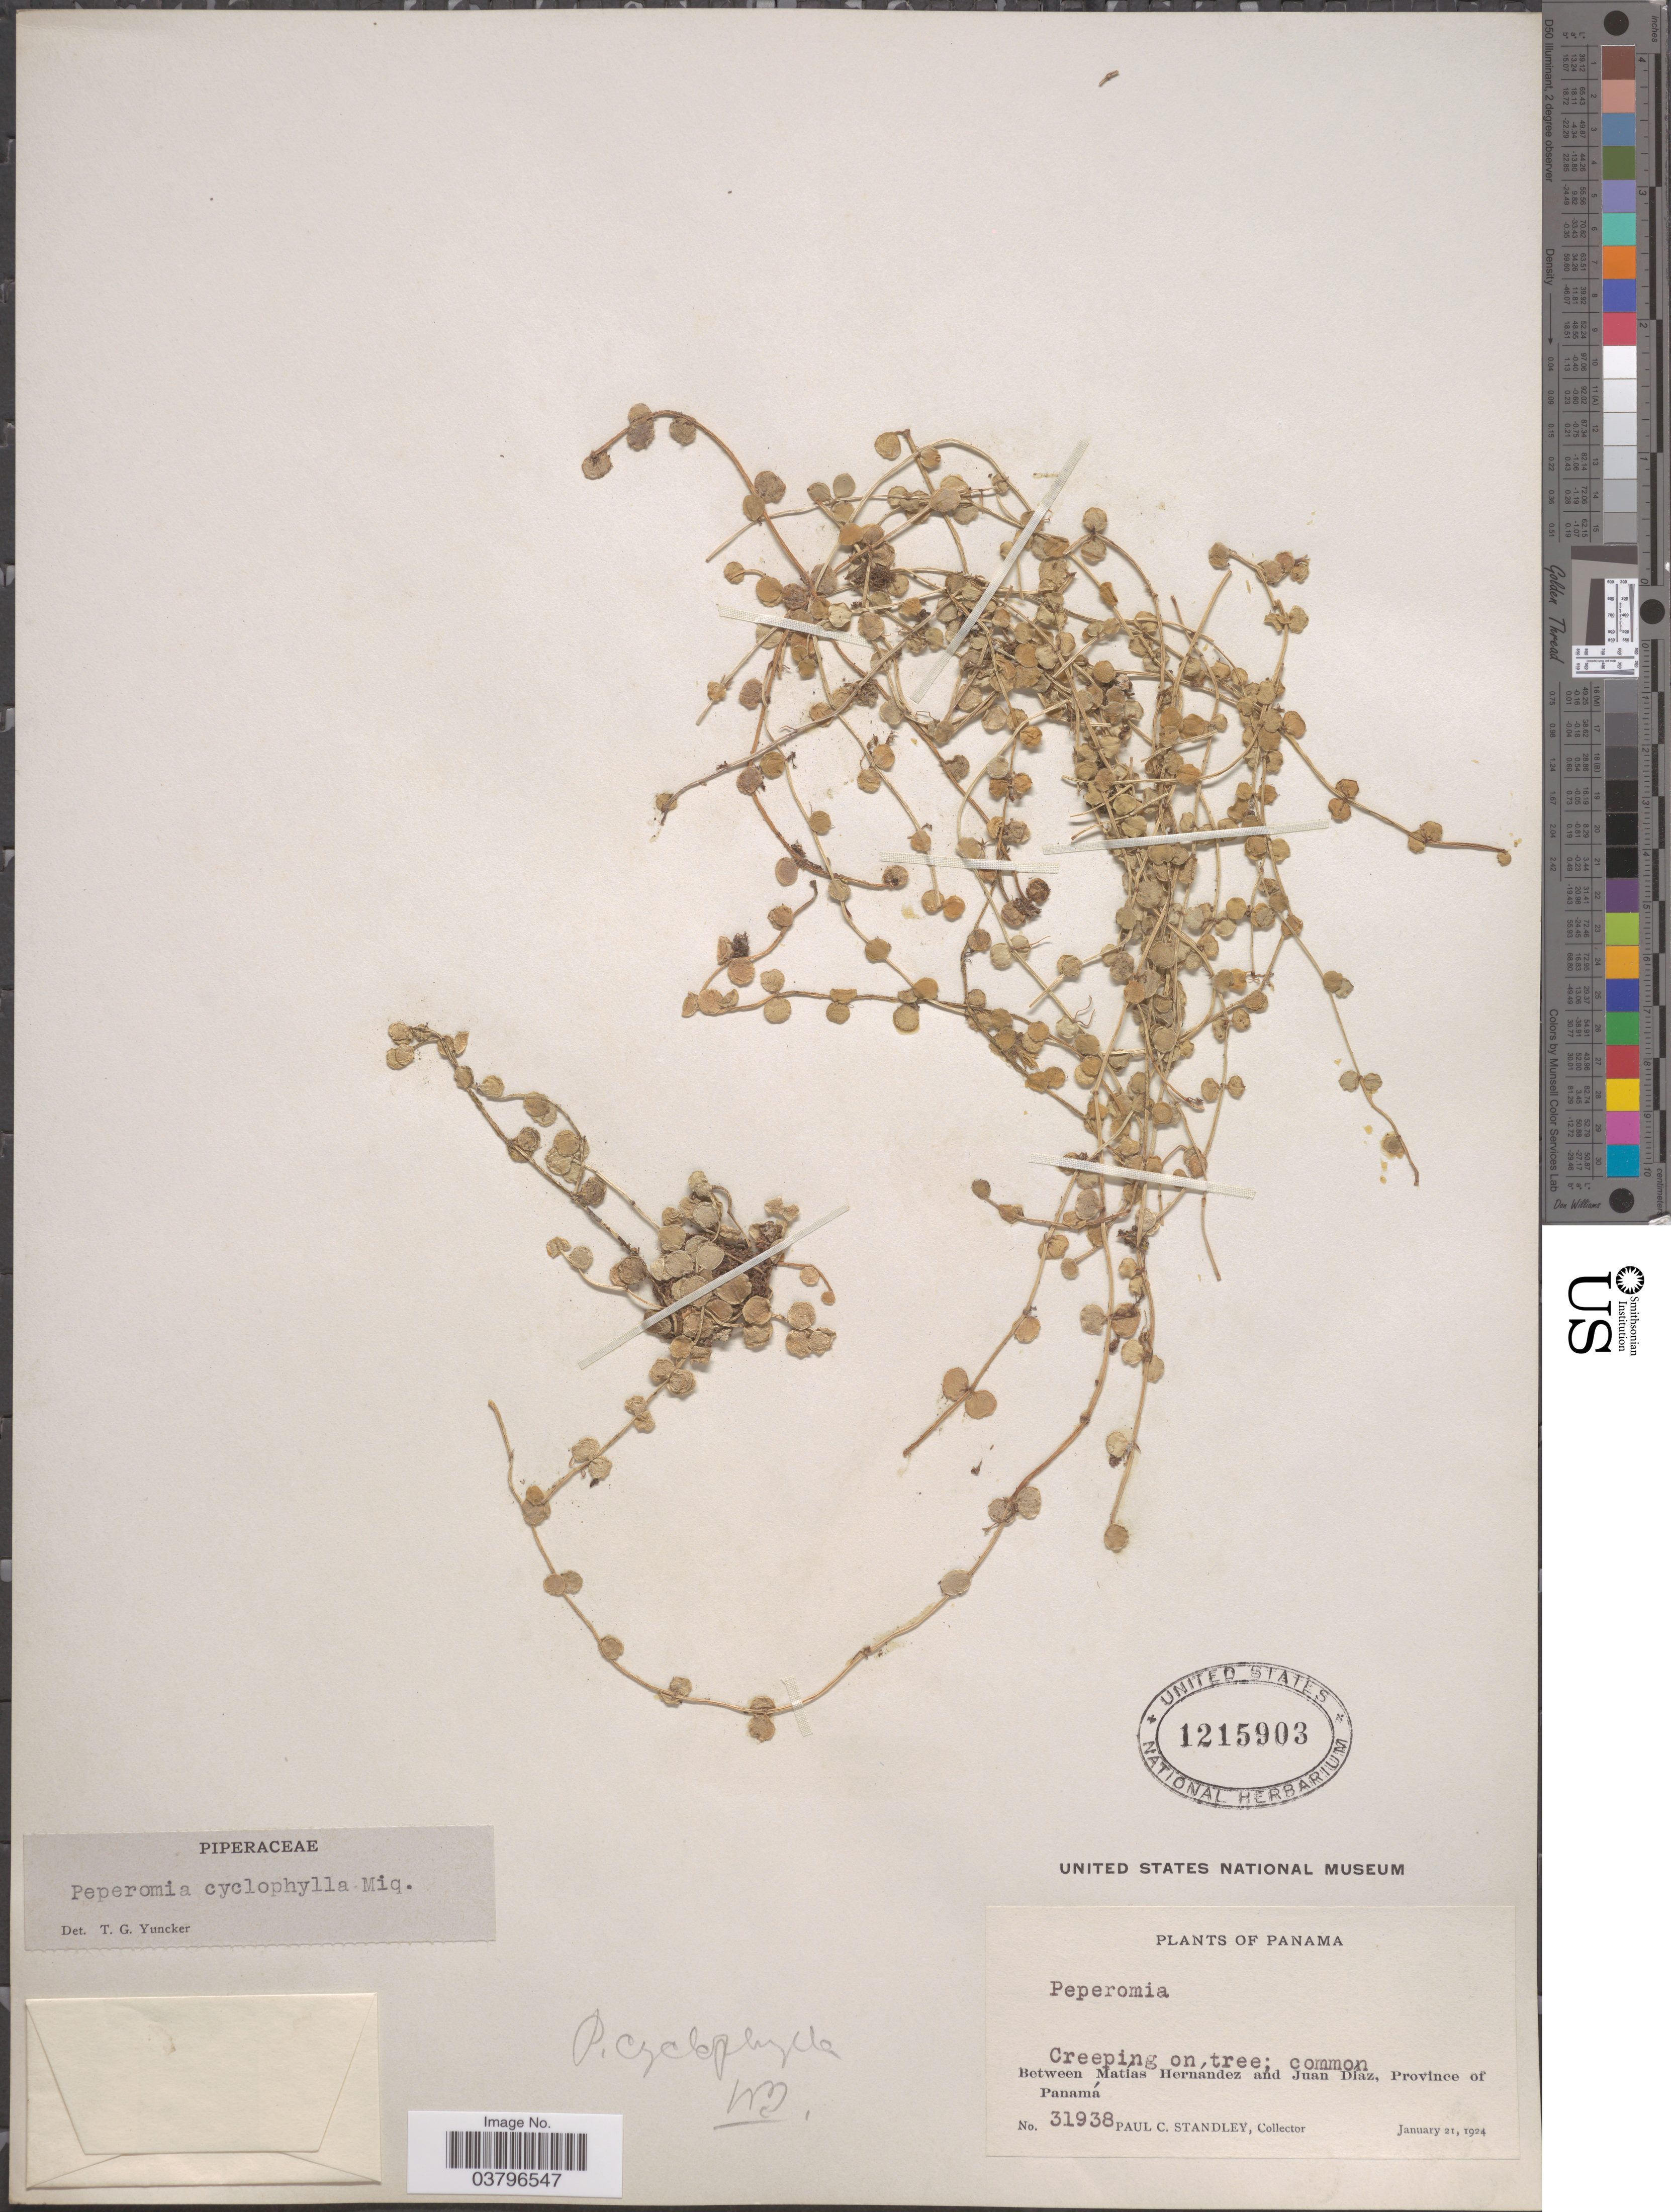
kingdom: Plantae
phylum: Tracheophyta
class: Magnoliopsida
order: Piperales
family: Piperaceae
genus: Peperomia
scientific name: Peperomia cyclophylla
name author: Miq.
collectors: P. C. Standley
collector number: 31938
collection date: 1924-01-21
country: Panama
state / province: Panamá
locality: Between Matías Hernández, and Juan Diaz.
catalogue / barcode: US 1215903